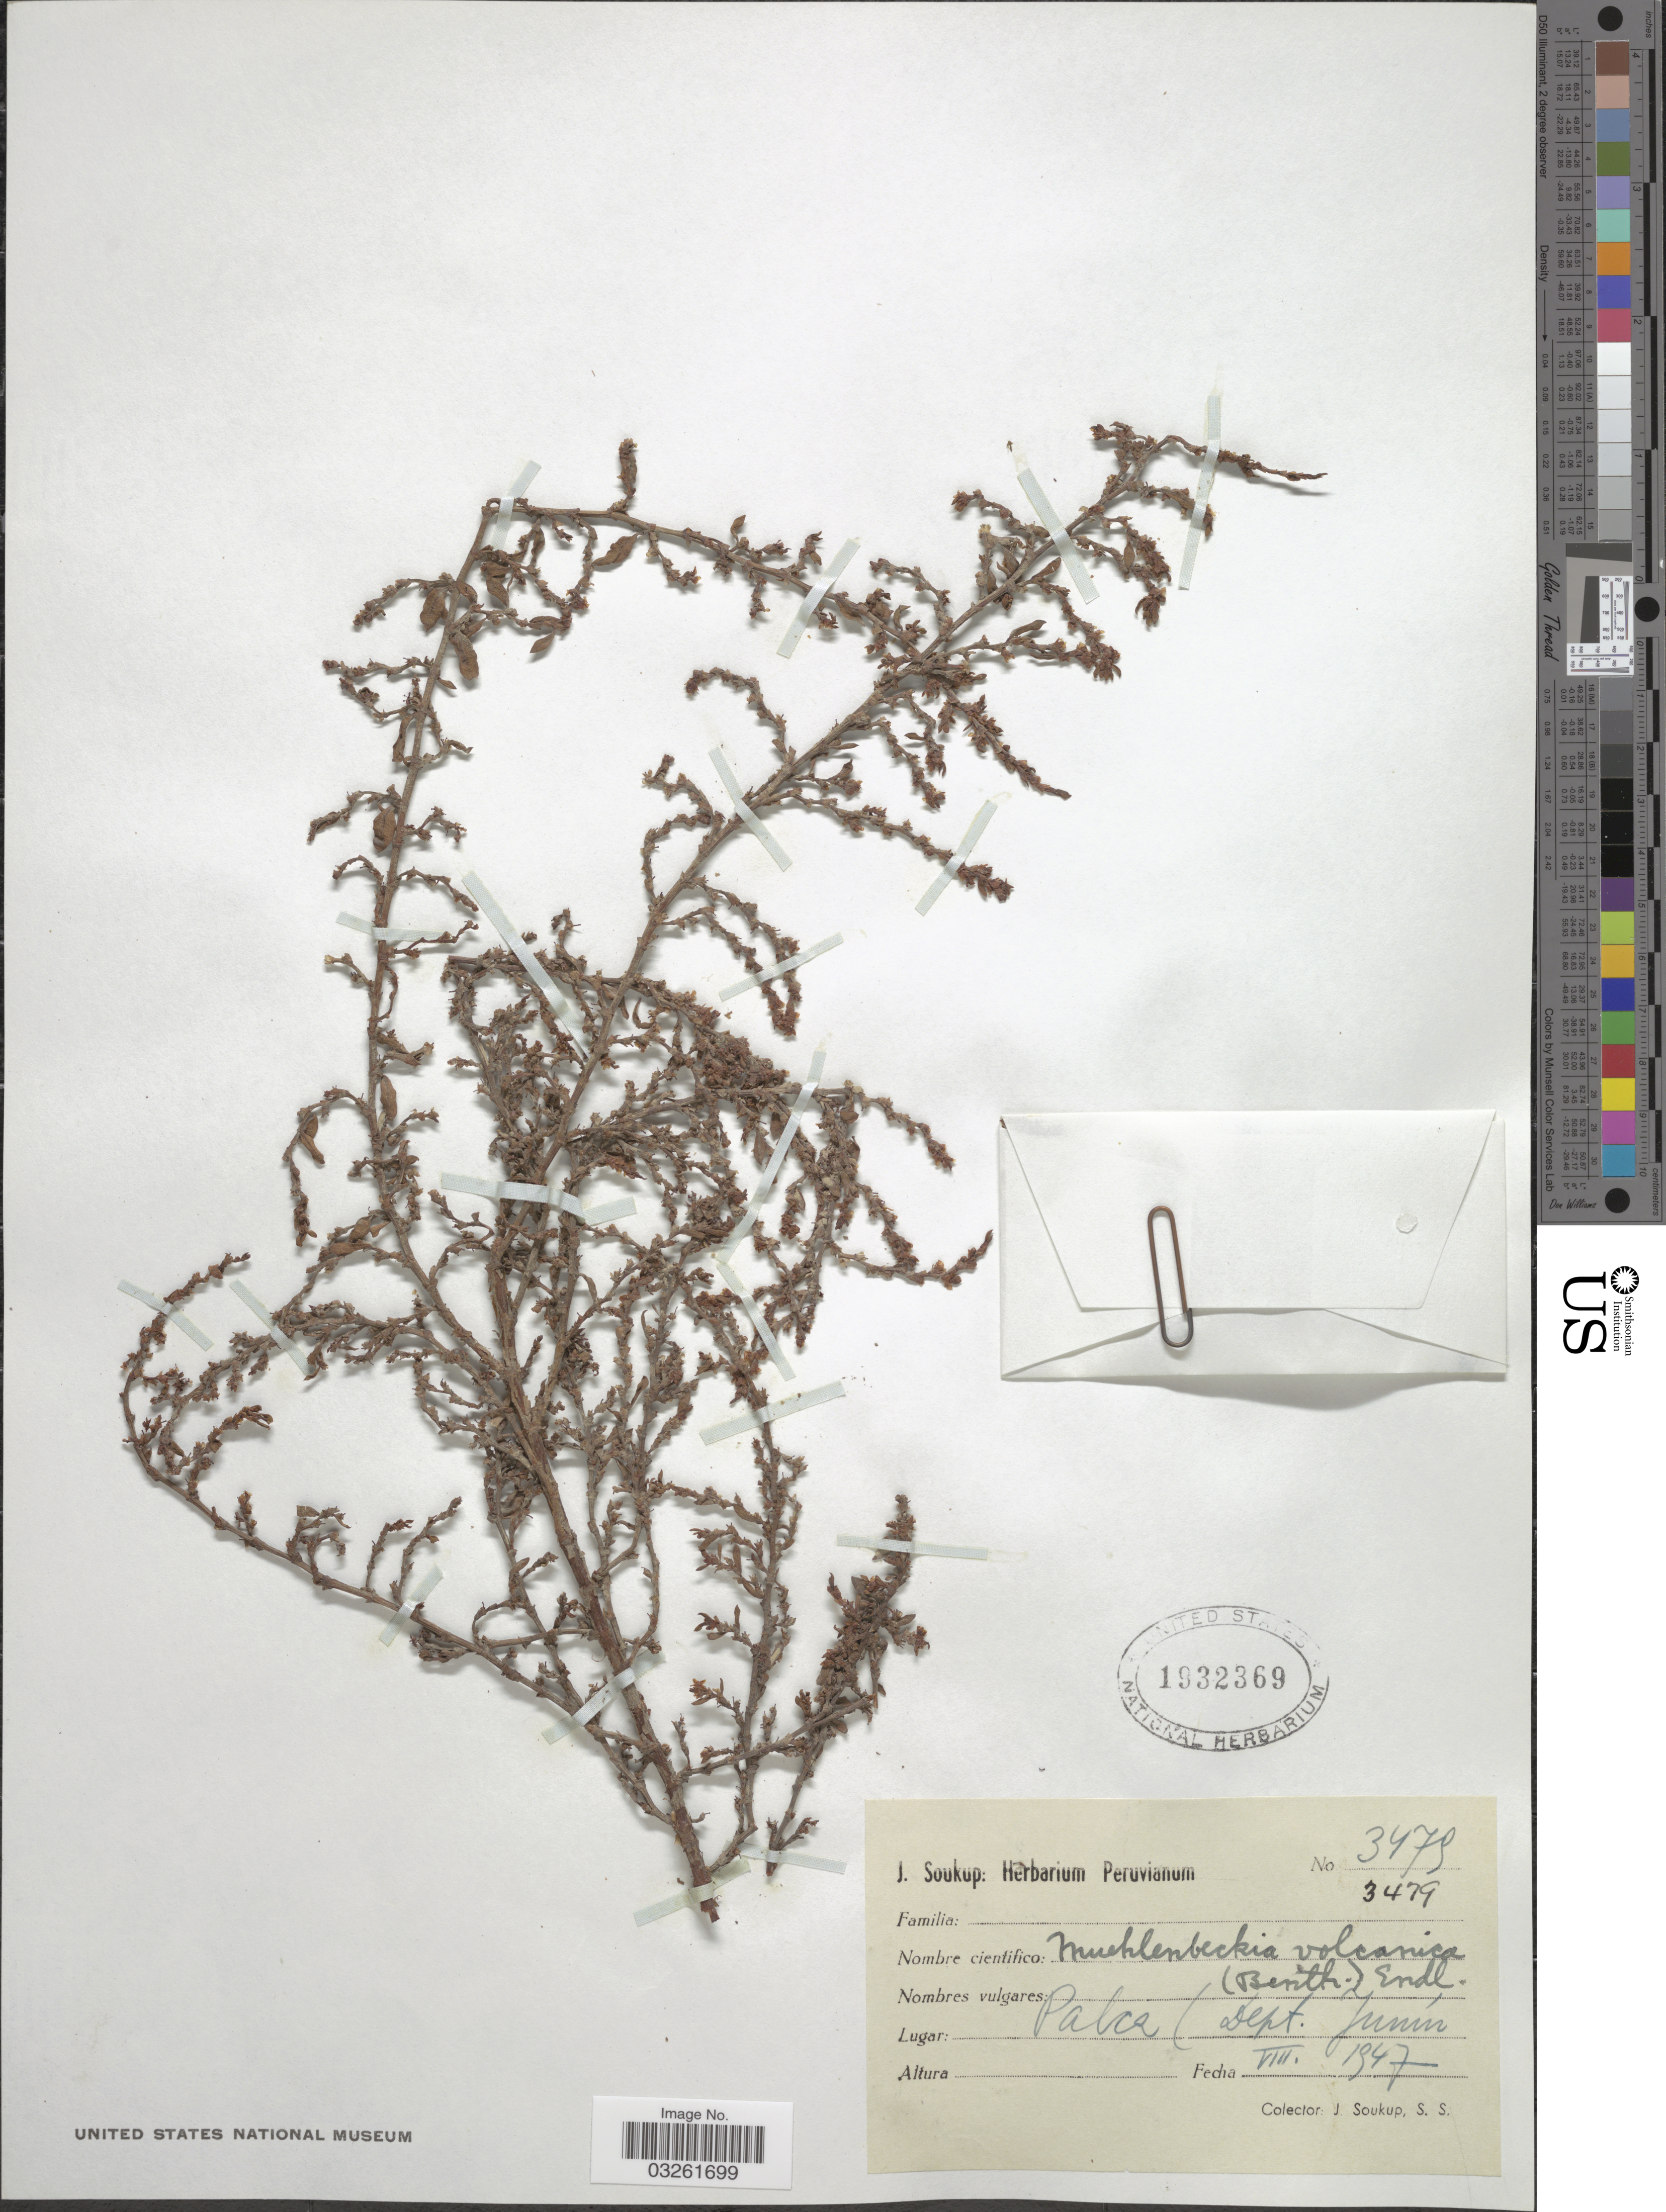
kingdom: Plantae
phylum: Tracheophyta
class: Magnoliopsida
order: Caryophyllales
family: Polygonaceae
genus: Muehlenbeckia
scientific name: Muehlenbeckia volcanica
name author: (Benth.) Endl.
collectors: J. Soukup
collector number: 3479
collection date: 1947-08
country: Peru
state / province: Junín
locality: Palca (Dept. Junín).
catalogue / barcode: US 1932369